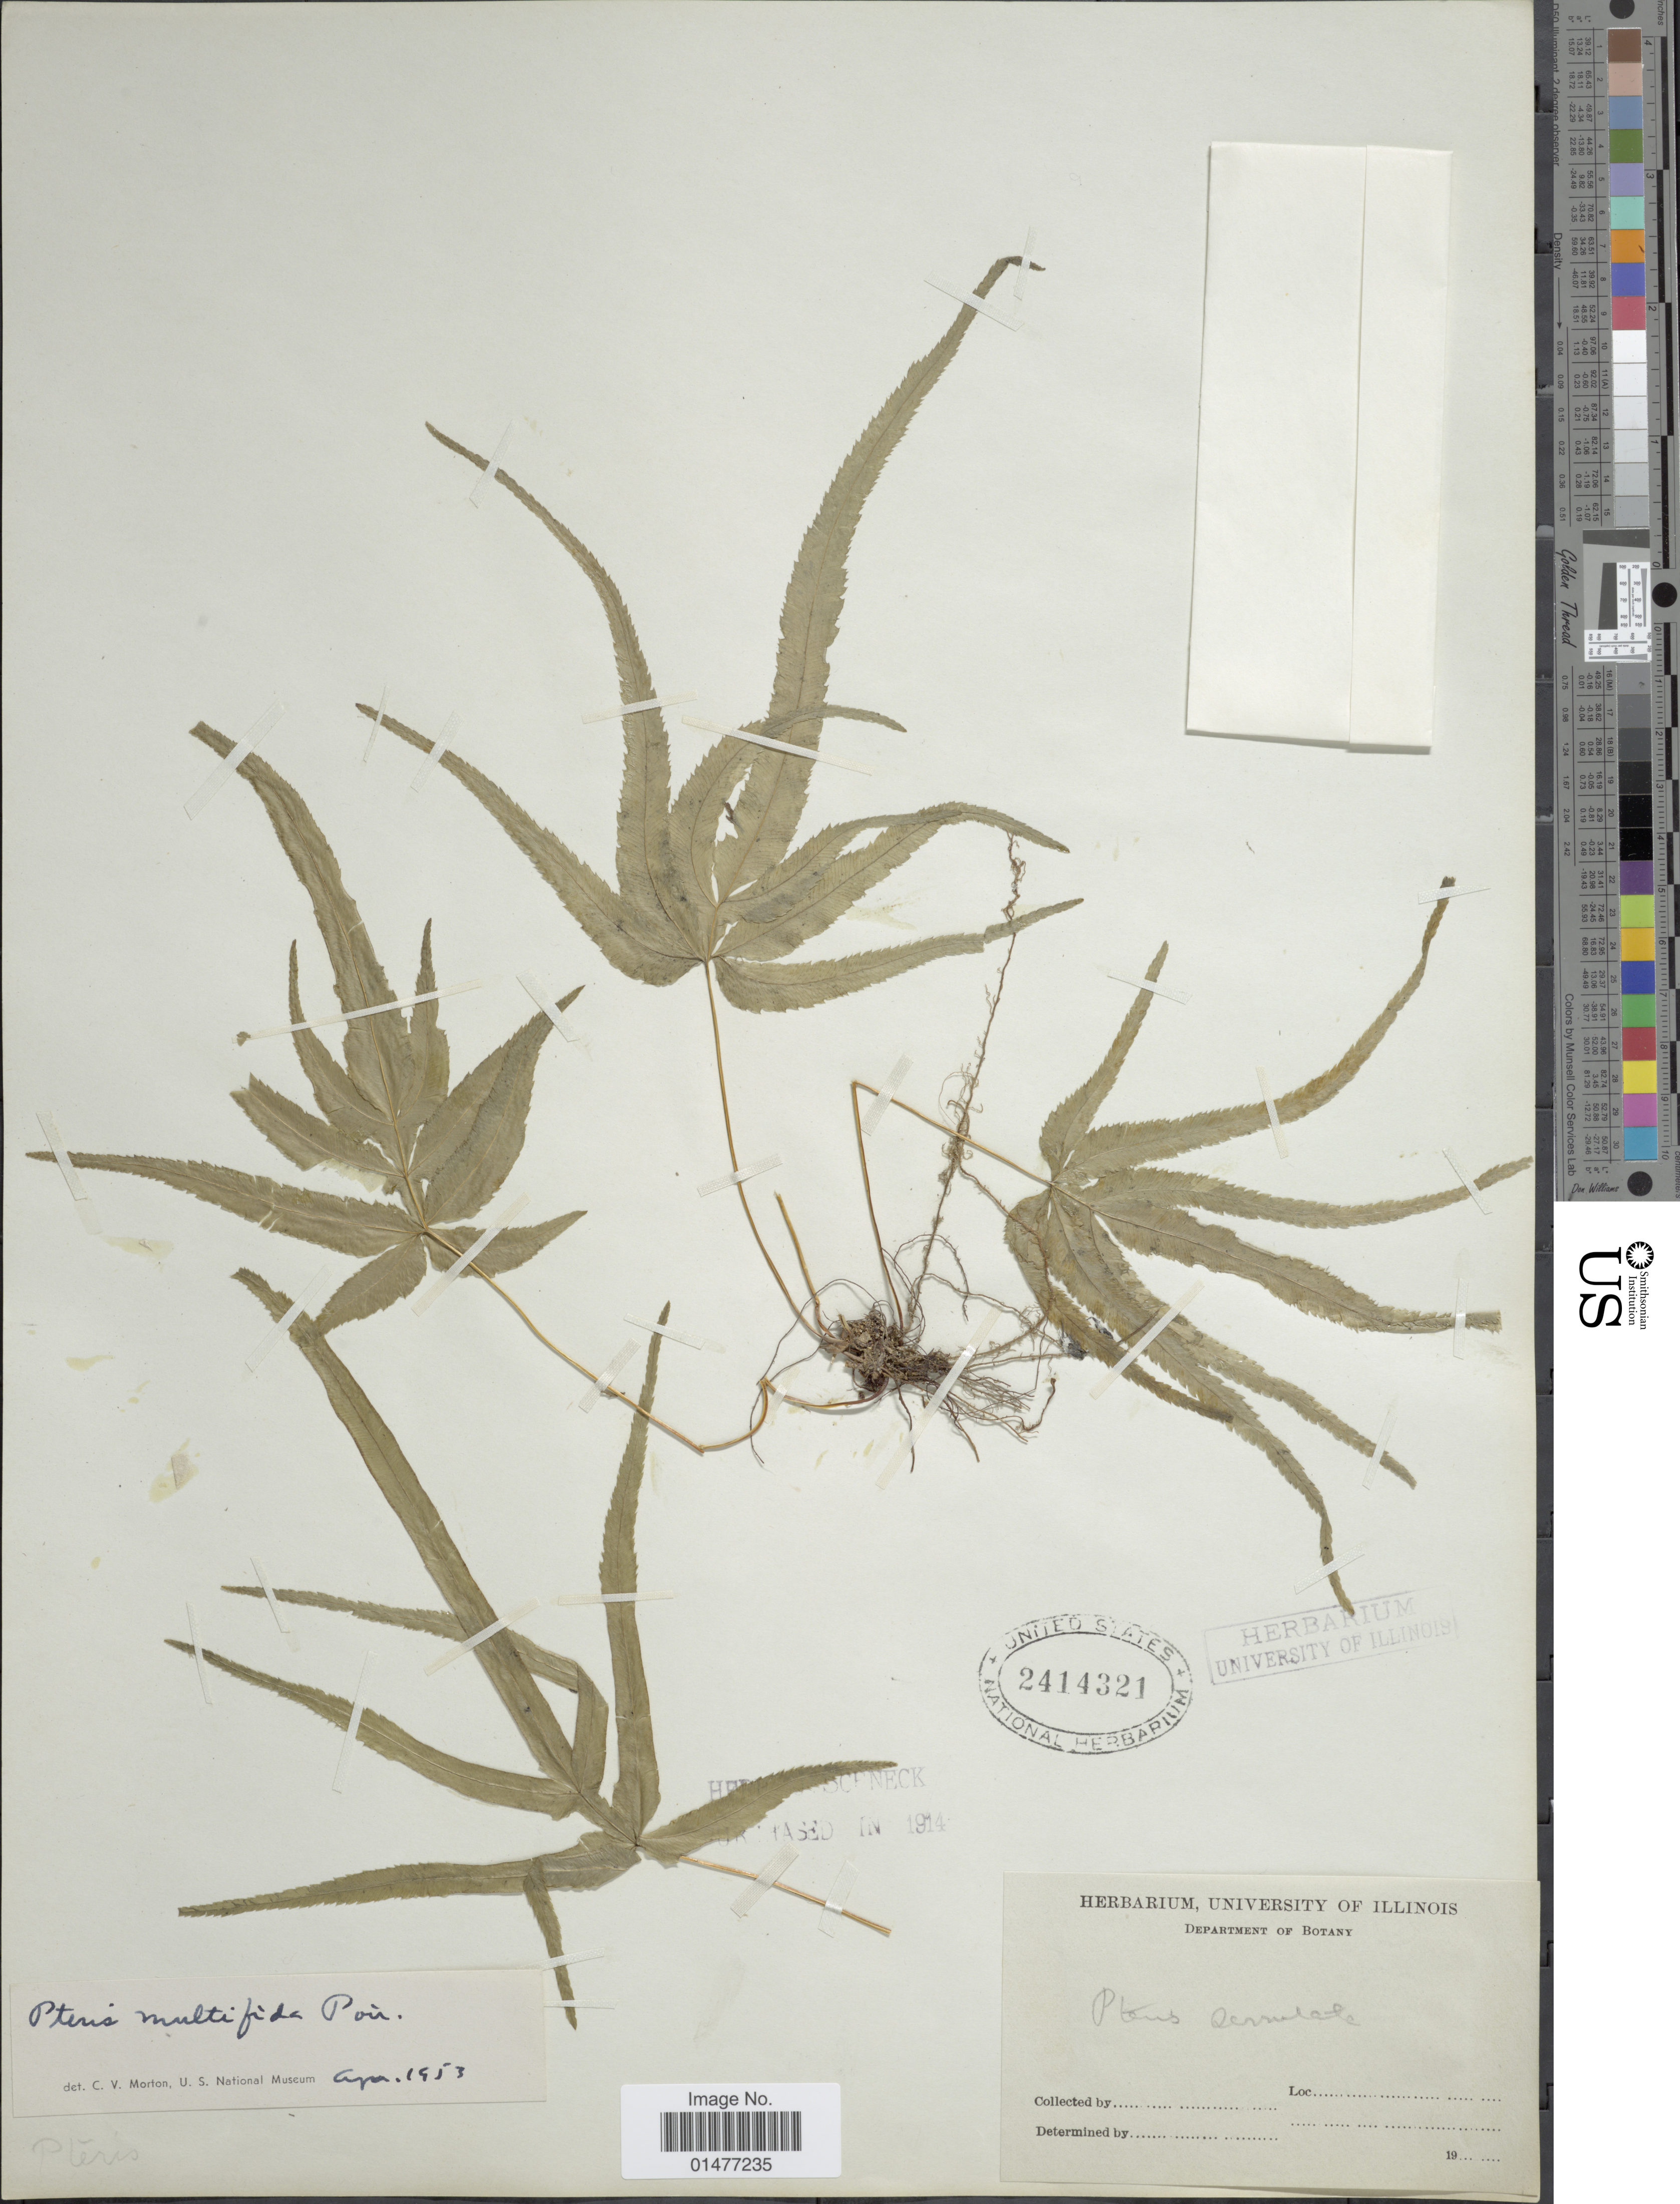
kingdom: Plantae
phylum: Tracheophyta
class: Polypodiopsida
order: Polypodiales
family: Pteridaceae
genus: Pteris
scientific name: Pteris multifida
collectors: ex herb. University of Illinois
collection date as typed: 19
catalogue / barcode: US 2414321